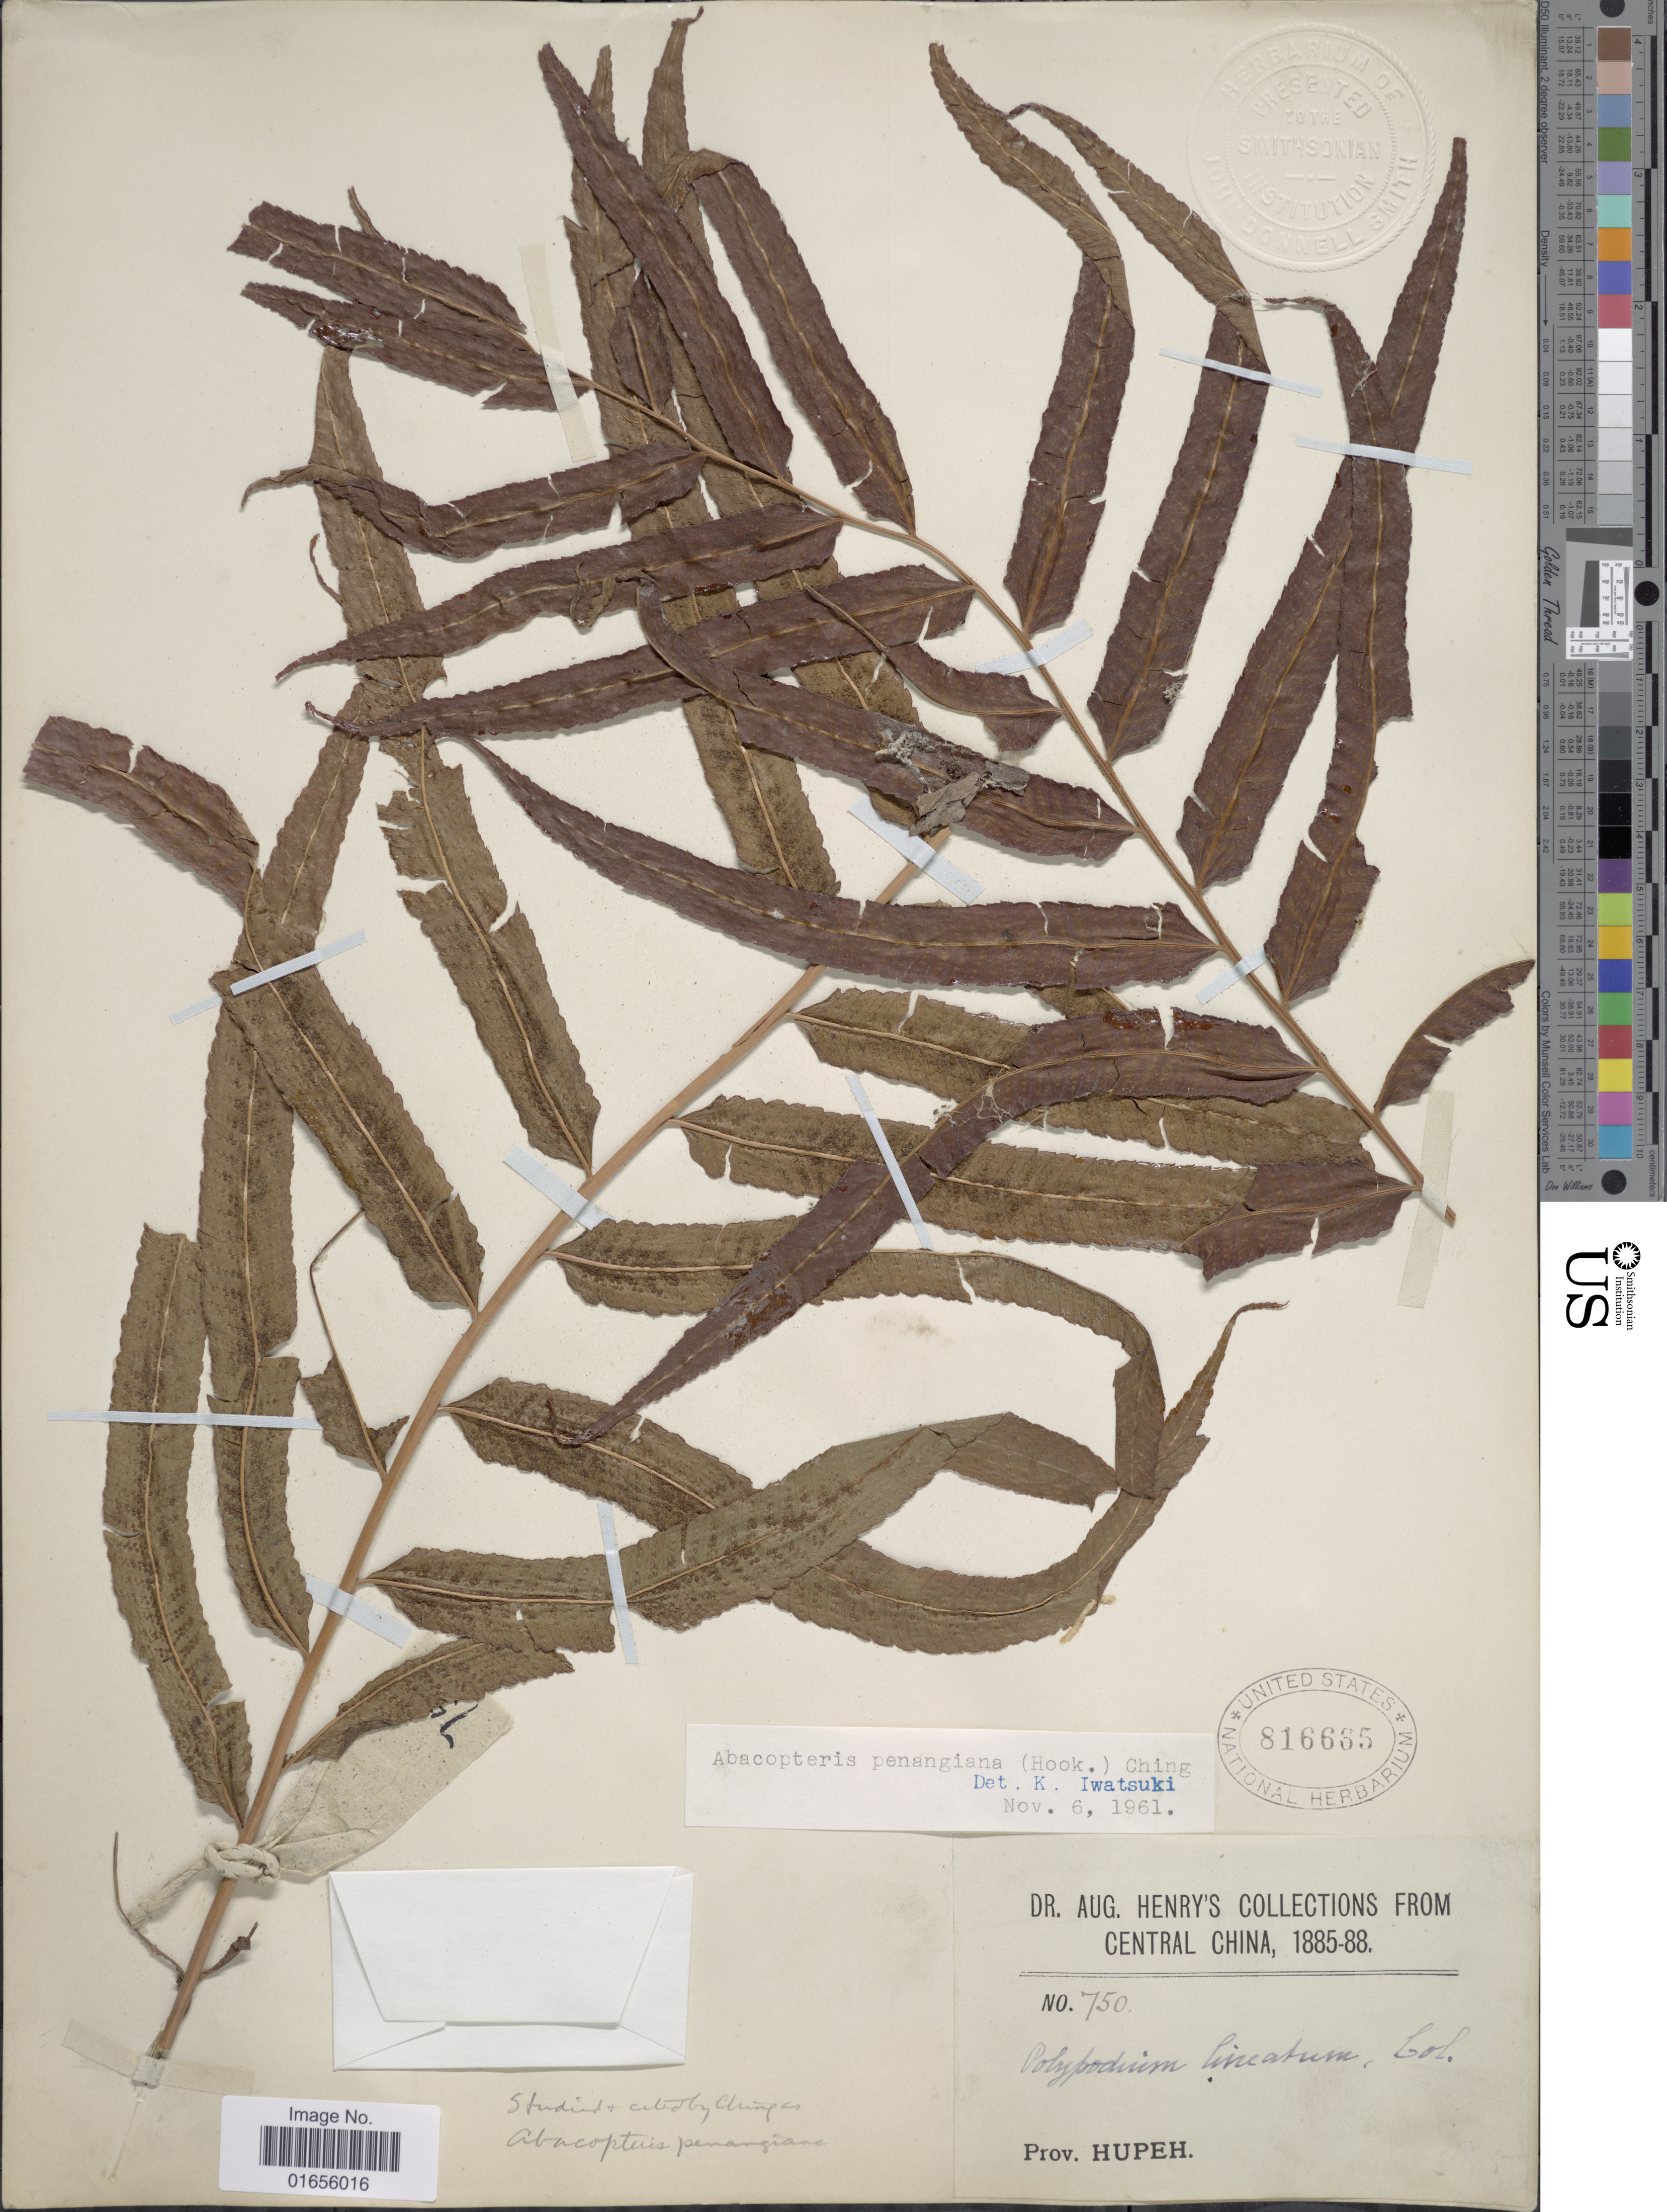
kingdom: Plantae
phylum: Tracheophyta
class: Polypodiopsida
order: Polypodiales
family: Thelypteridaceae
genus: Pronephrium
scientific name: Pronephrium penangiana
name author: (Hook.) Holttum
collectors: A. Henry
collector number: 750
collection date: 1885/1888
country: China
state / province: Hubei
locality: Prov. Hupeh, Central China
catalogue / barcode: US 816665